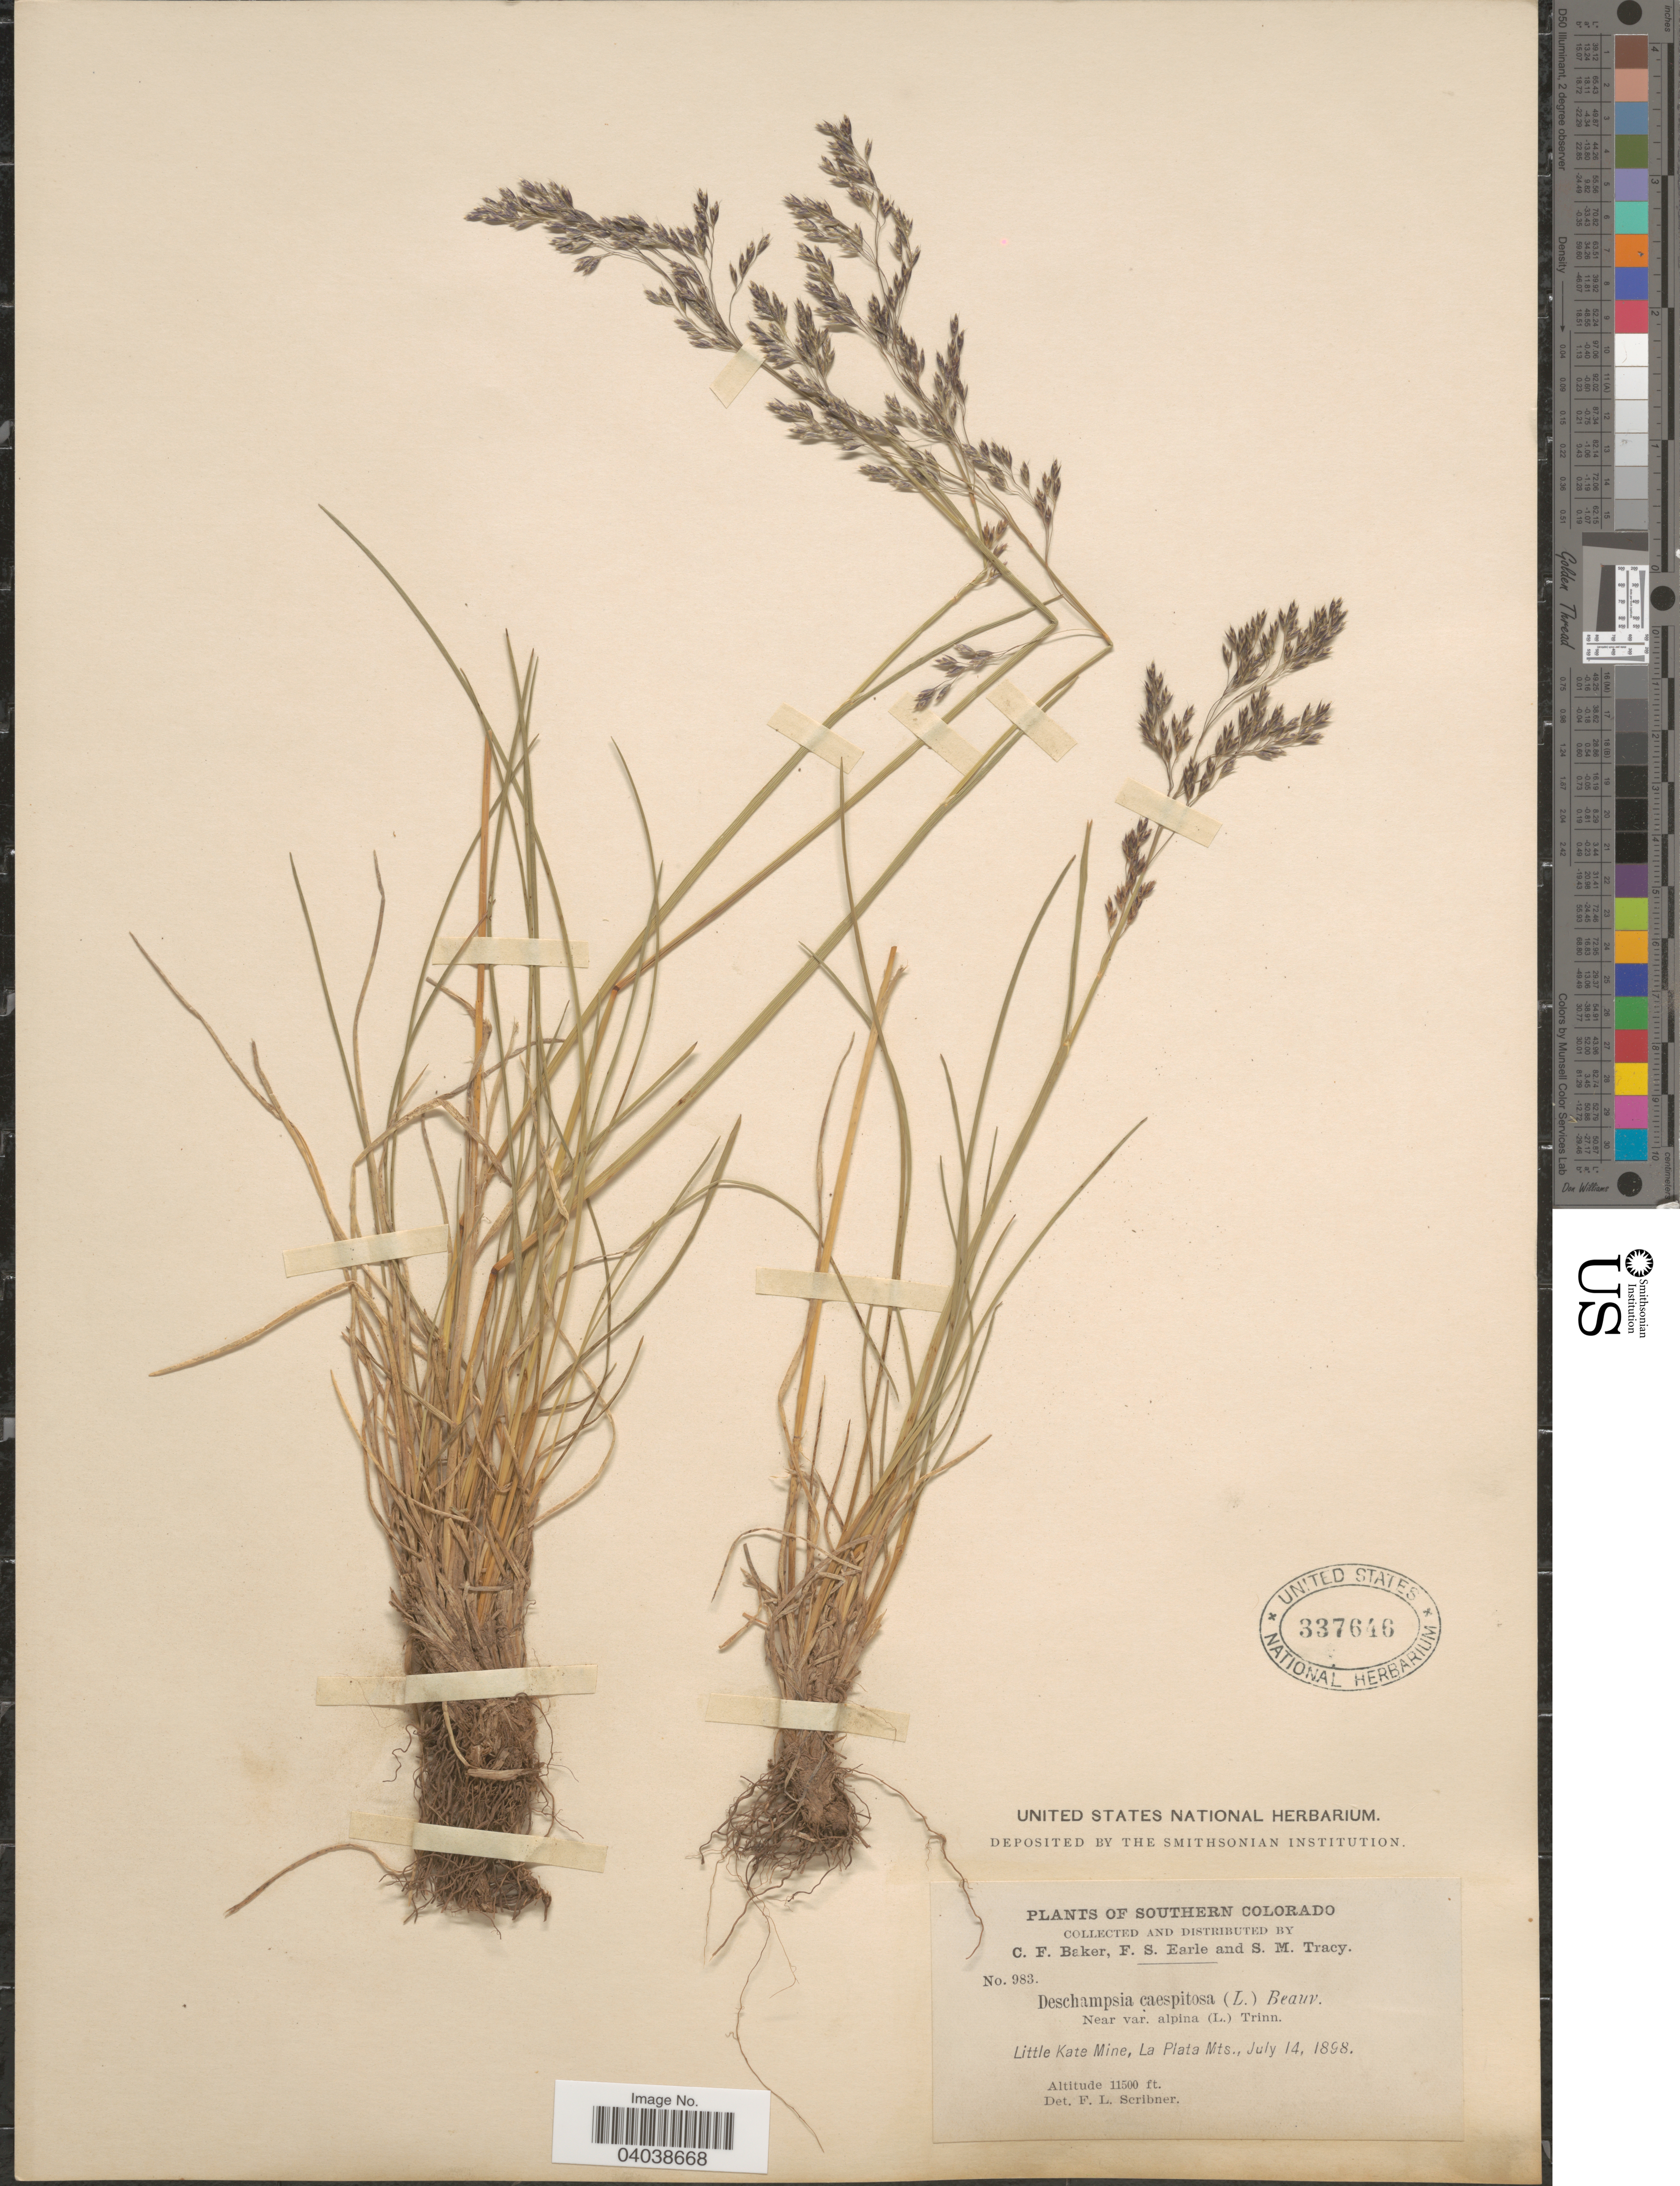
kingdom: Plantae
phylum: Tracheophyta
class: Liliopsida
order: Poales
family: Poaceae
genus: Deschampsia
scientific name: Deschampsia cespitosa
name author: (L.) P. Beauv.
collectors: C. F. Baker, F. S. Earle & S. M. Tracy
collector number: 983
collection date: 1898-07-14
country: United States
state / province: Colorado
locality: Southern Colorado. Little Kate Mine, La Plata Mts.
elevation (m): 3505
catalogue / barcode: US 337646